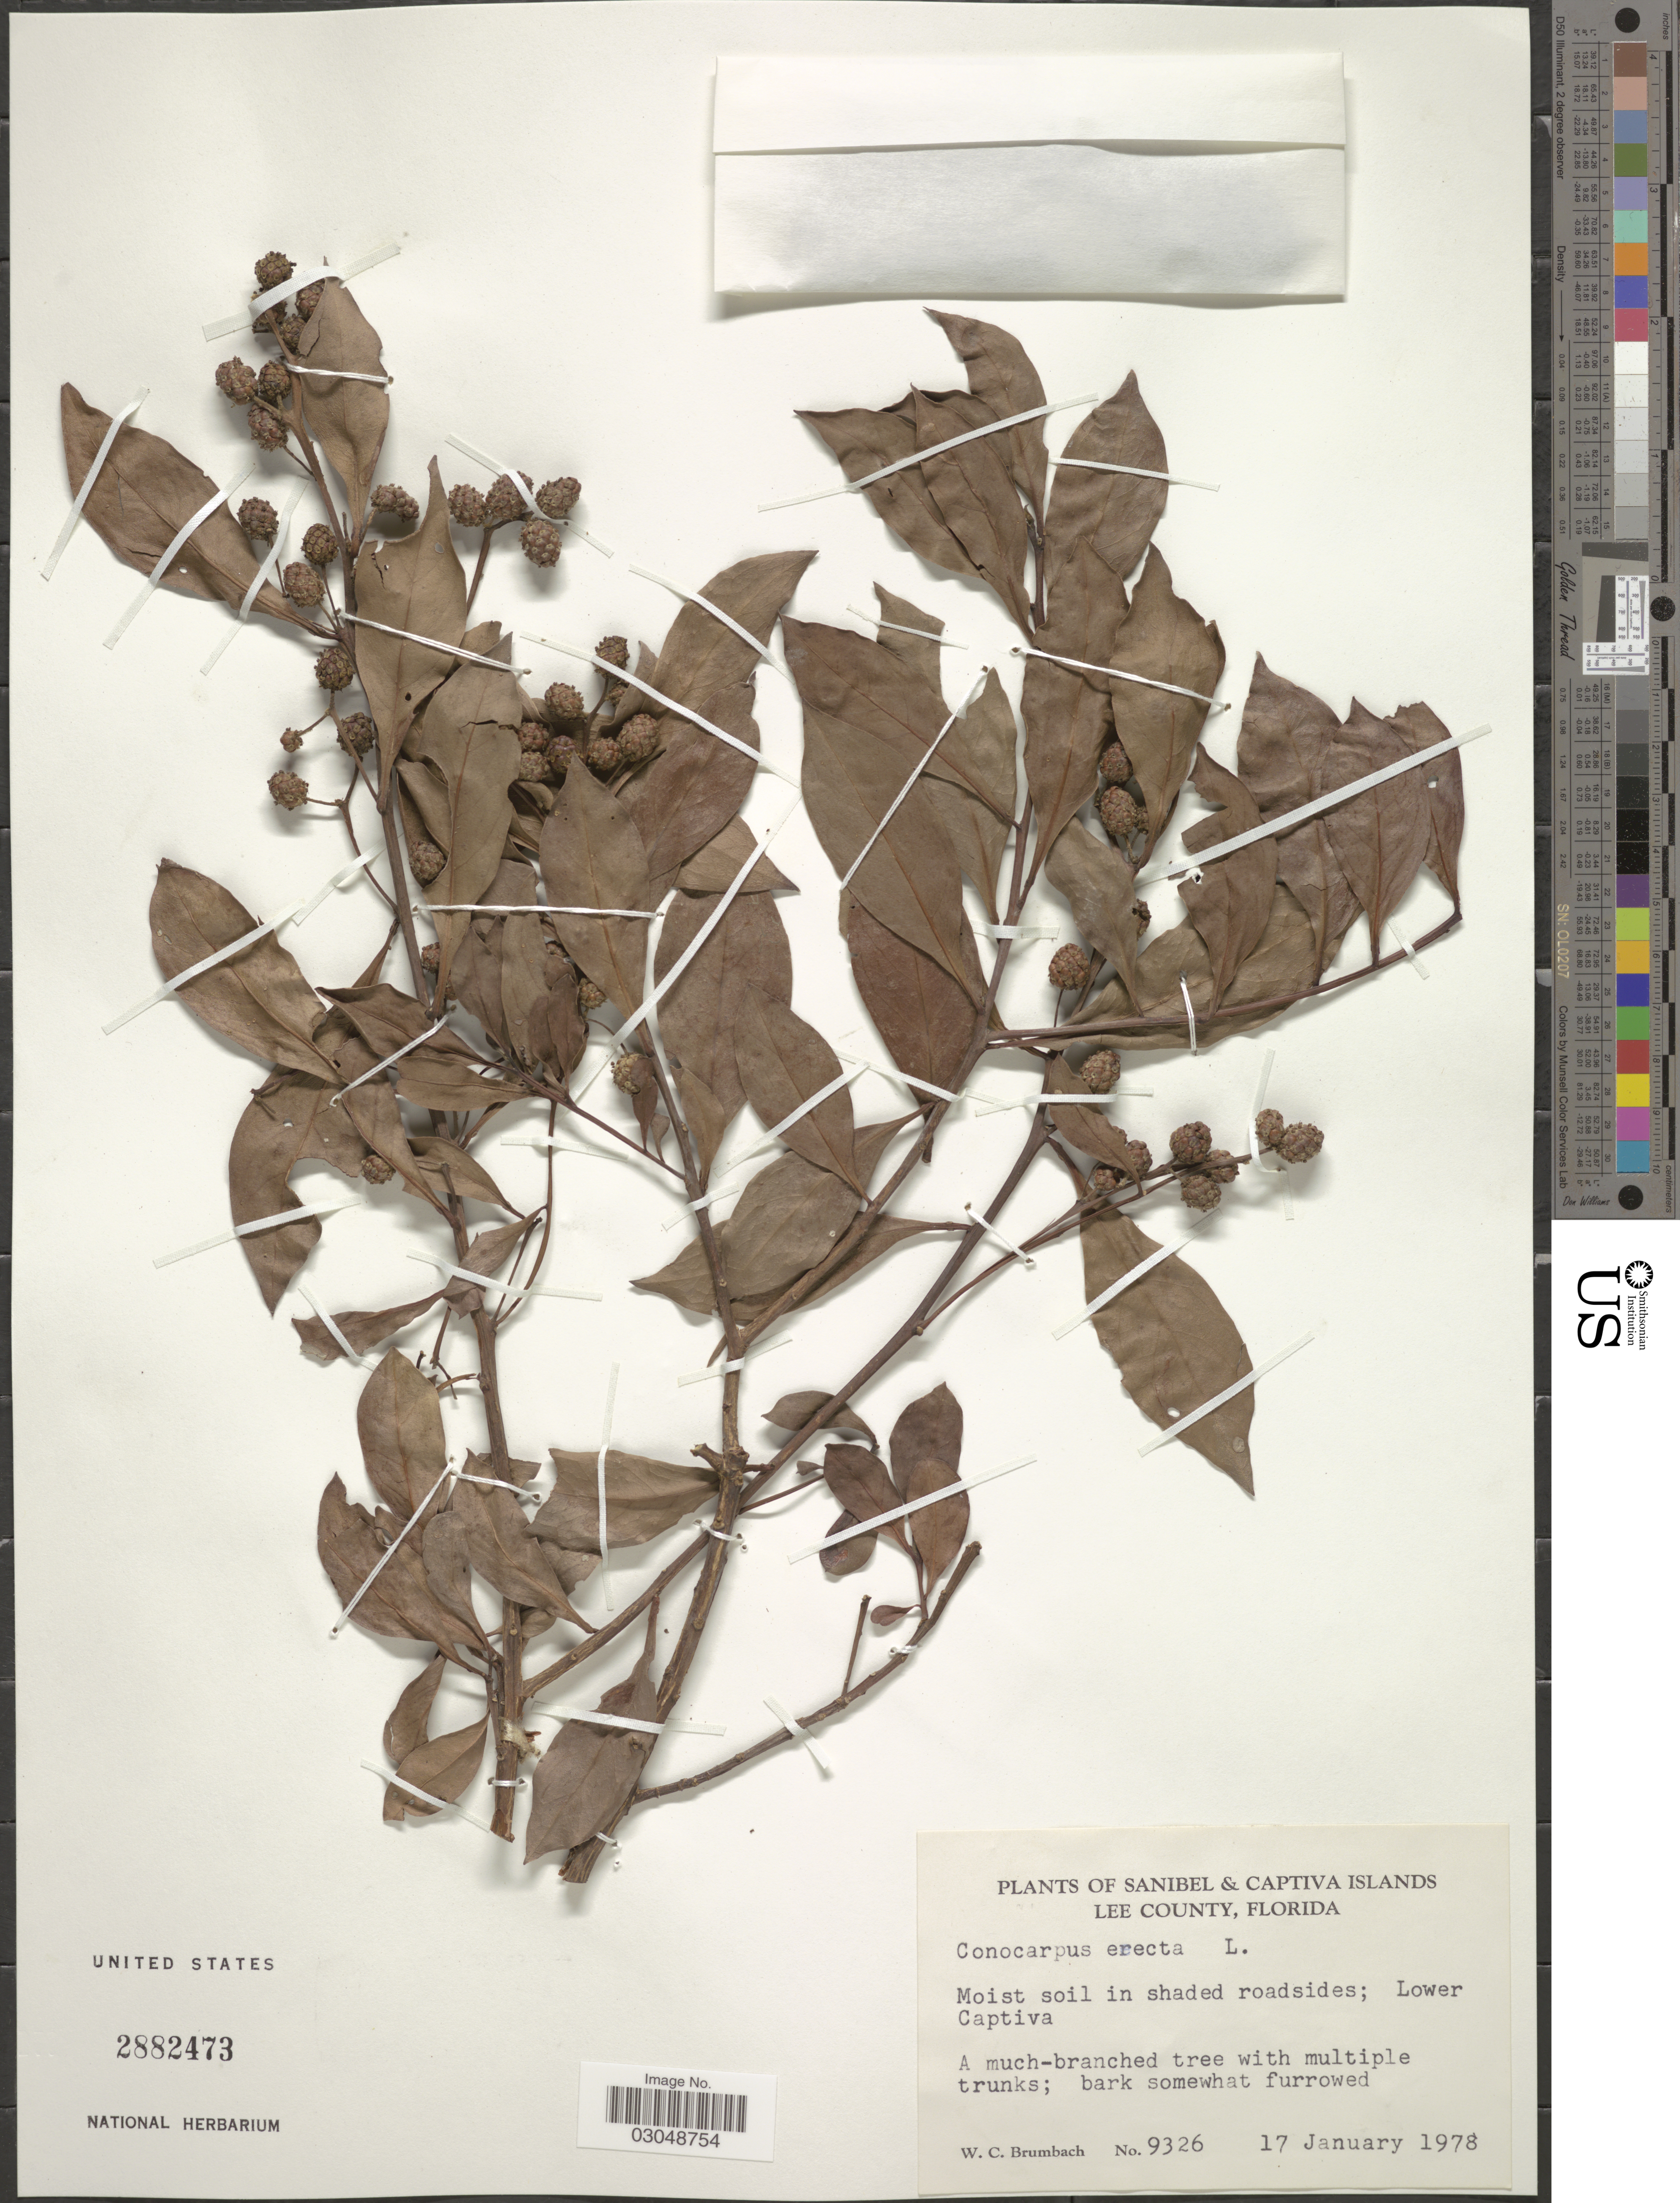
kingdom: Plantae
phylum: Tracheophyta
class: Magnoliopsida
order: Myrtales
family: Combretaceae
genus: Conocarpus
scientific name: Conocarpus erectus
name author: L.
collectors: W. C. Brumbach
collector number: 9326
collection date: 1978-01-17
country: United States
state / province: Florida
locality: Sanibel & Captiva Islands. Lee County. Lower Captiva.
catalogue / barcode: US 2882473